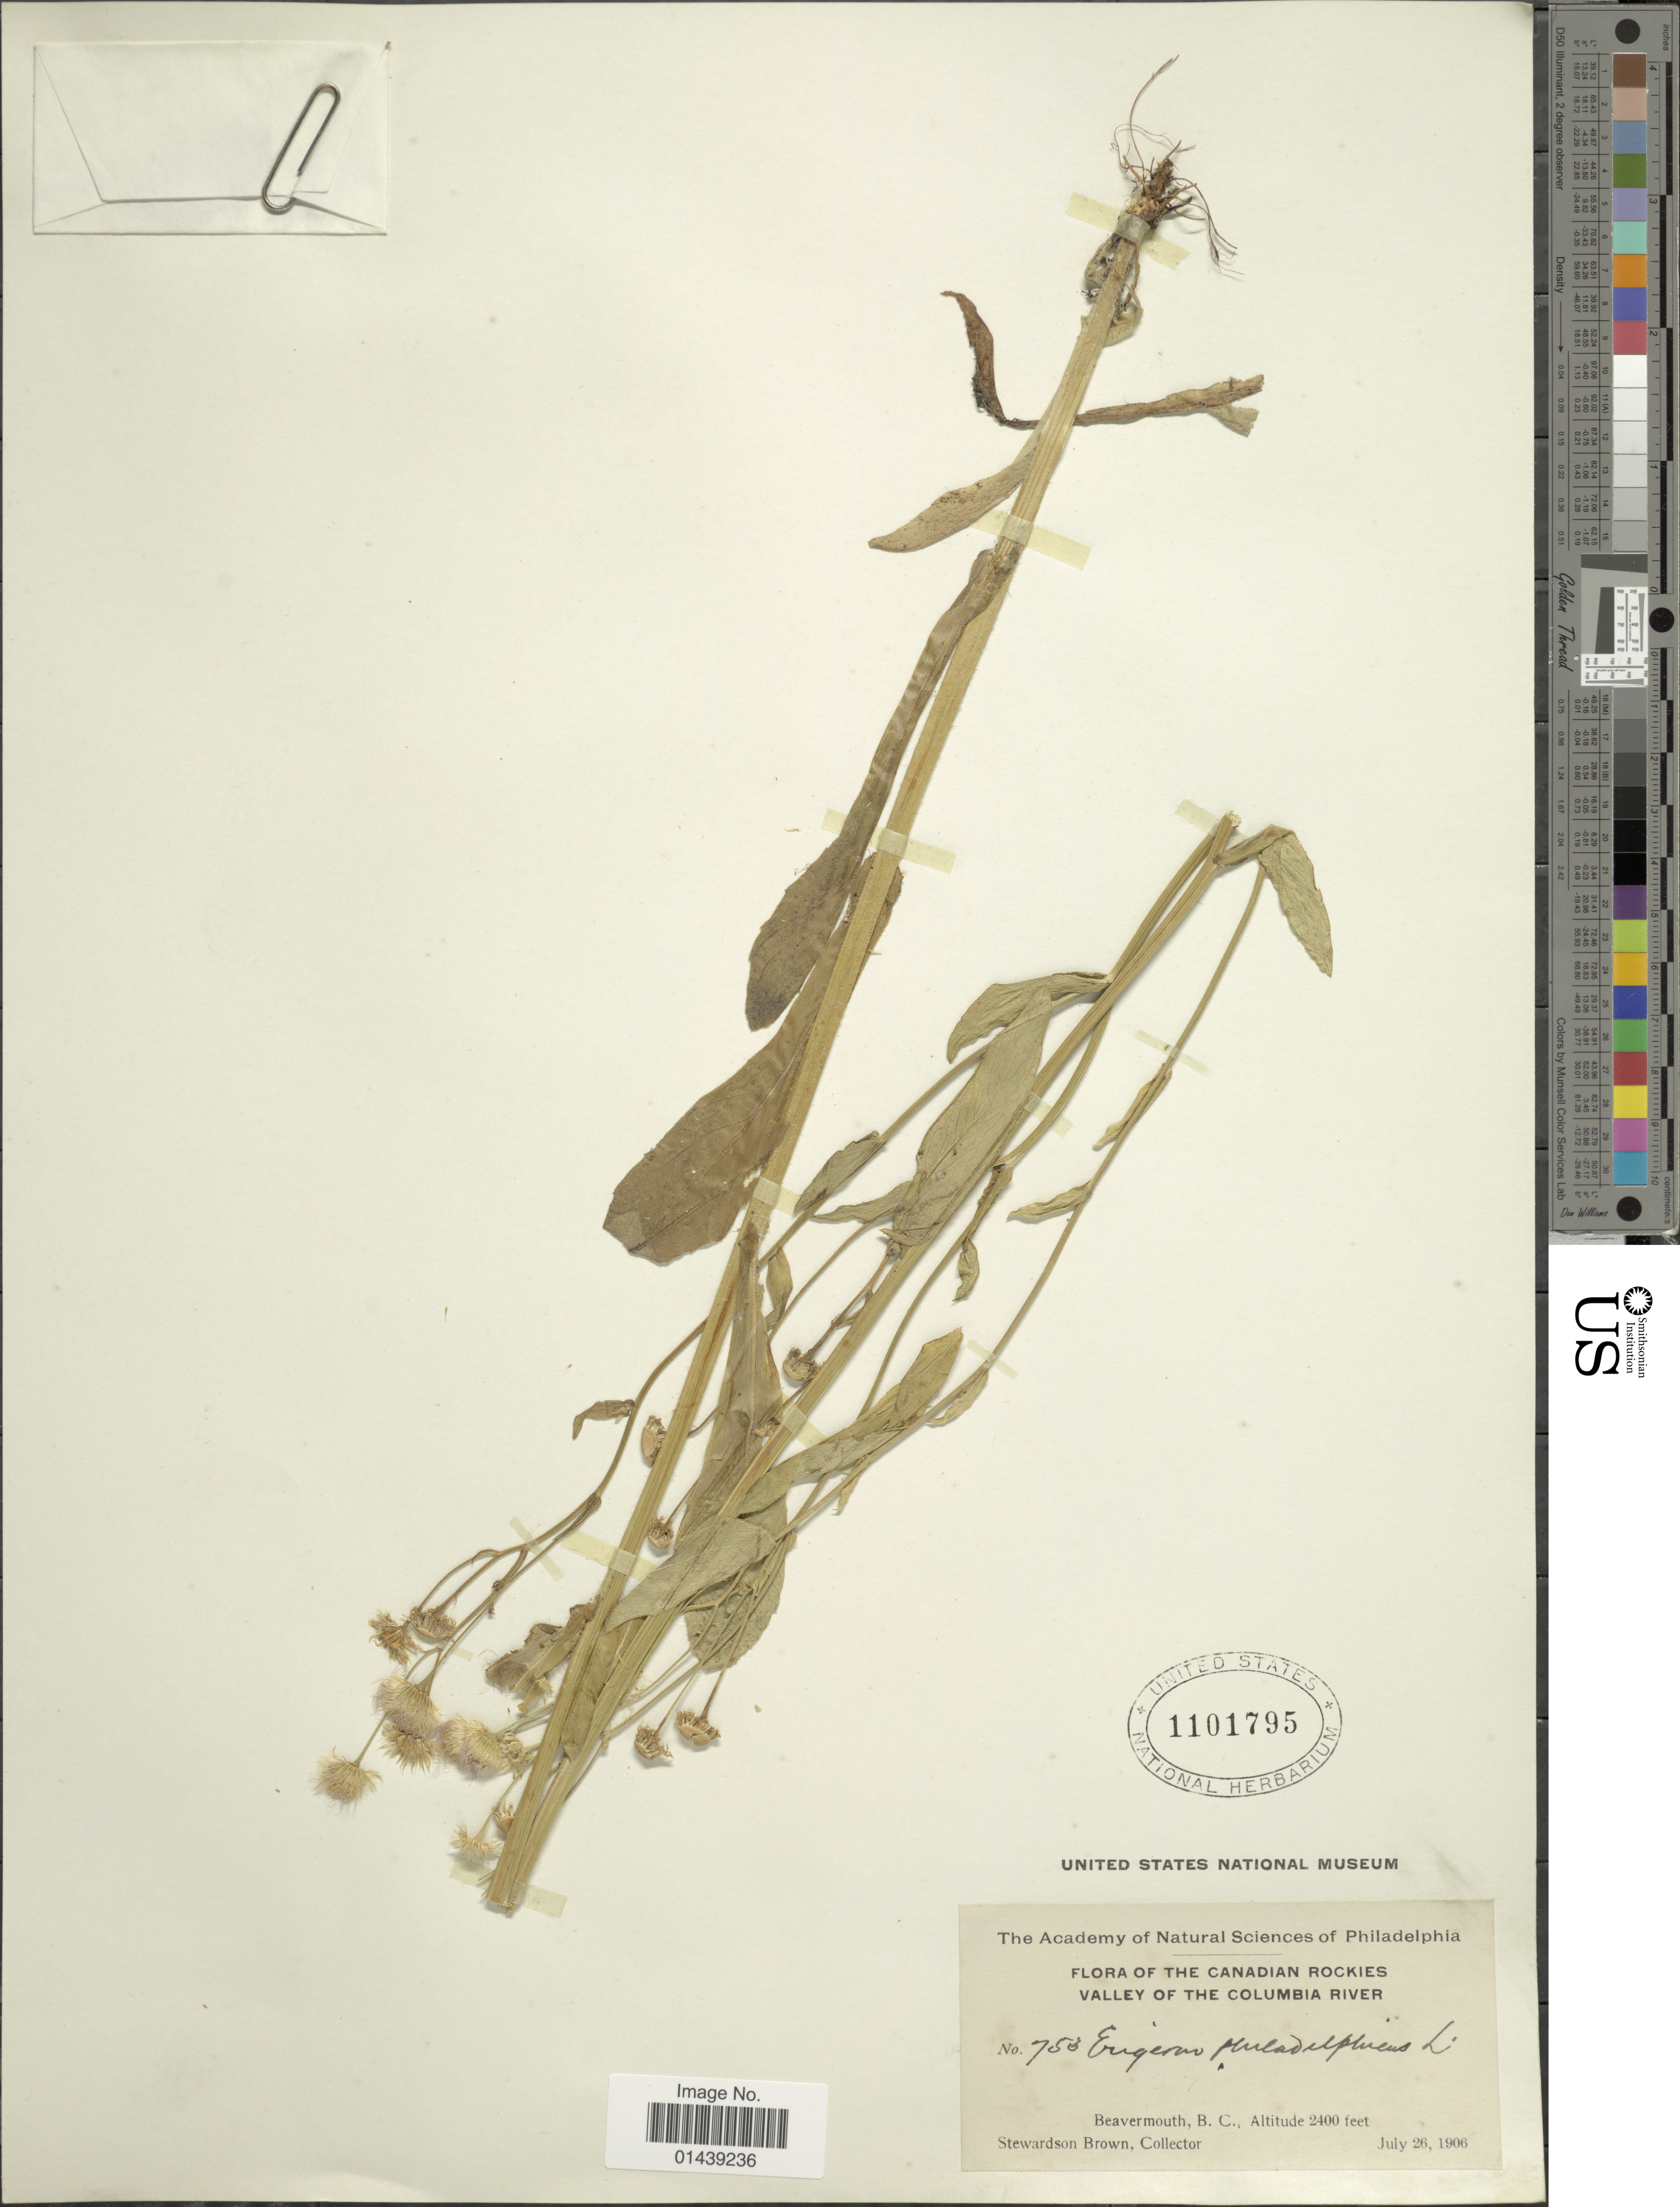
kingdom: Plantae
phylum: Tracheophyta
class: Magnoliopsida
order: Asterales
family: Asteraceae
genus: Erigeron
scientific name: Erigeron philadelphicus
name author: L.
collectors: S. Brown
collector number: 753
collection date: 1906-07-26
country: Canada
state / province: British Columbia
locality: Canadian Rockies. Valley of the Columbia River. Beavermouth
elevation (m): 732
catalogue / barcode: US 1101795